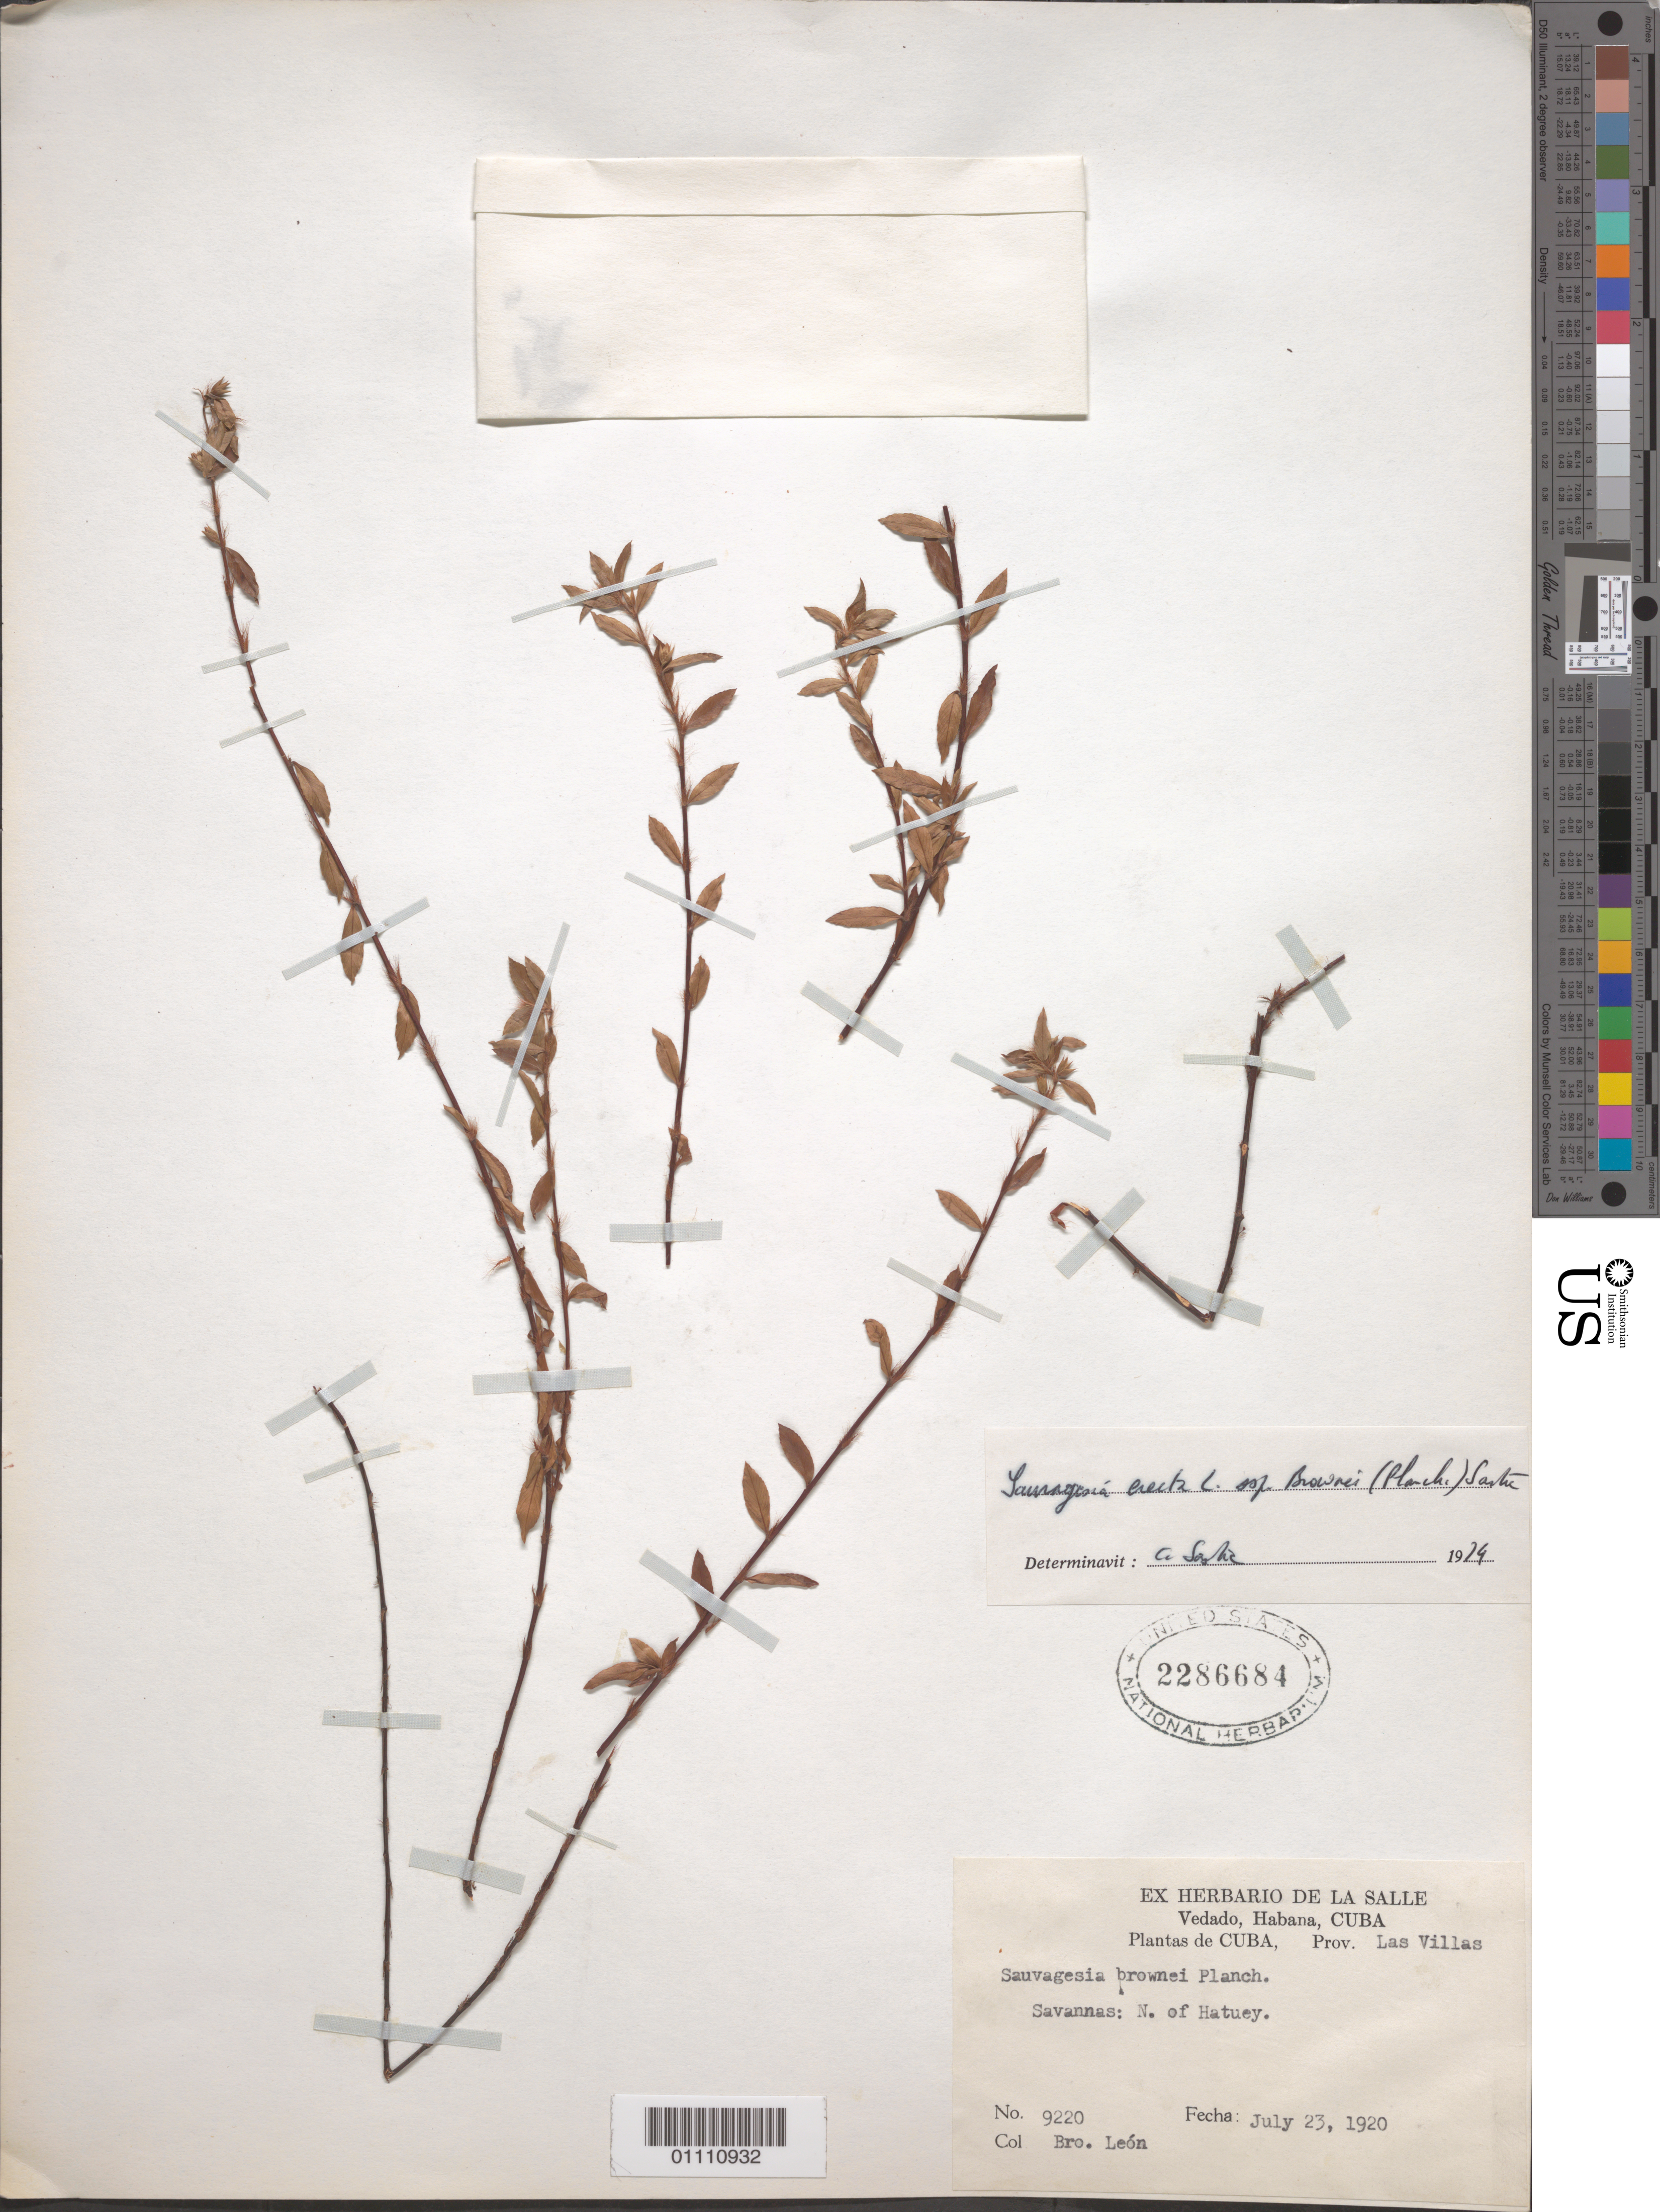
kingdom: Plantae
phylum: Tracheophyta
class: Magnoliopsida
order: Malpighiales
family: Ochnaceae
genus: Sauvagesia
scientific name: Sauvagesia brownei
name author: Planch.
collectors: Bro. León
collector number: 9220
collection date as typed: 23 Jul 1920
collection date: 1920-07-23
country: Cuba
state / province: Las Villas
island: Cuba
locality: Las Villas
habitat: savannas north of Hatuey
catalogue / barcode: US 2286684